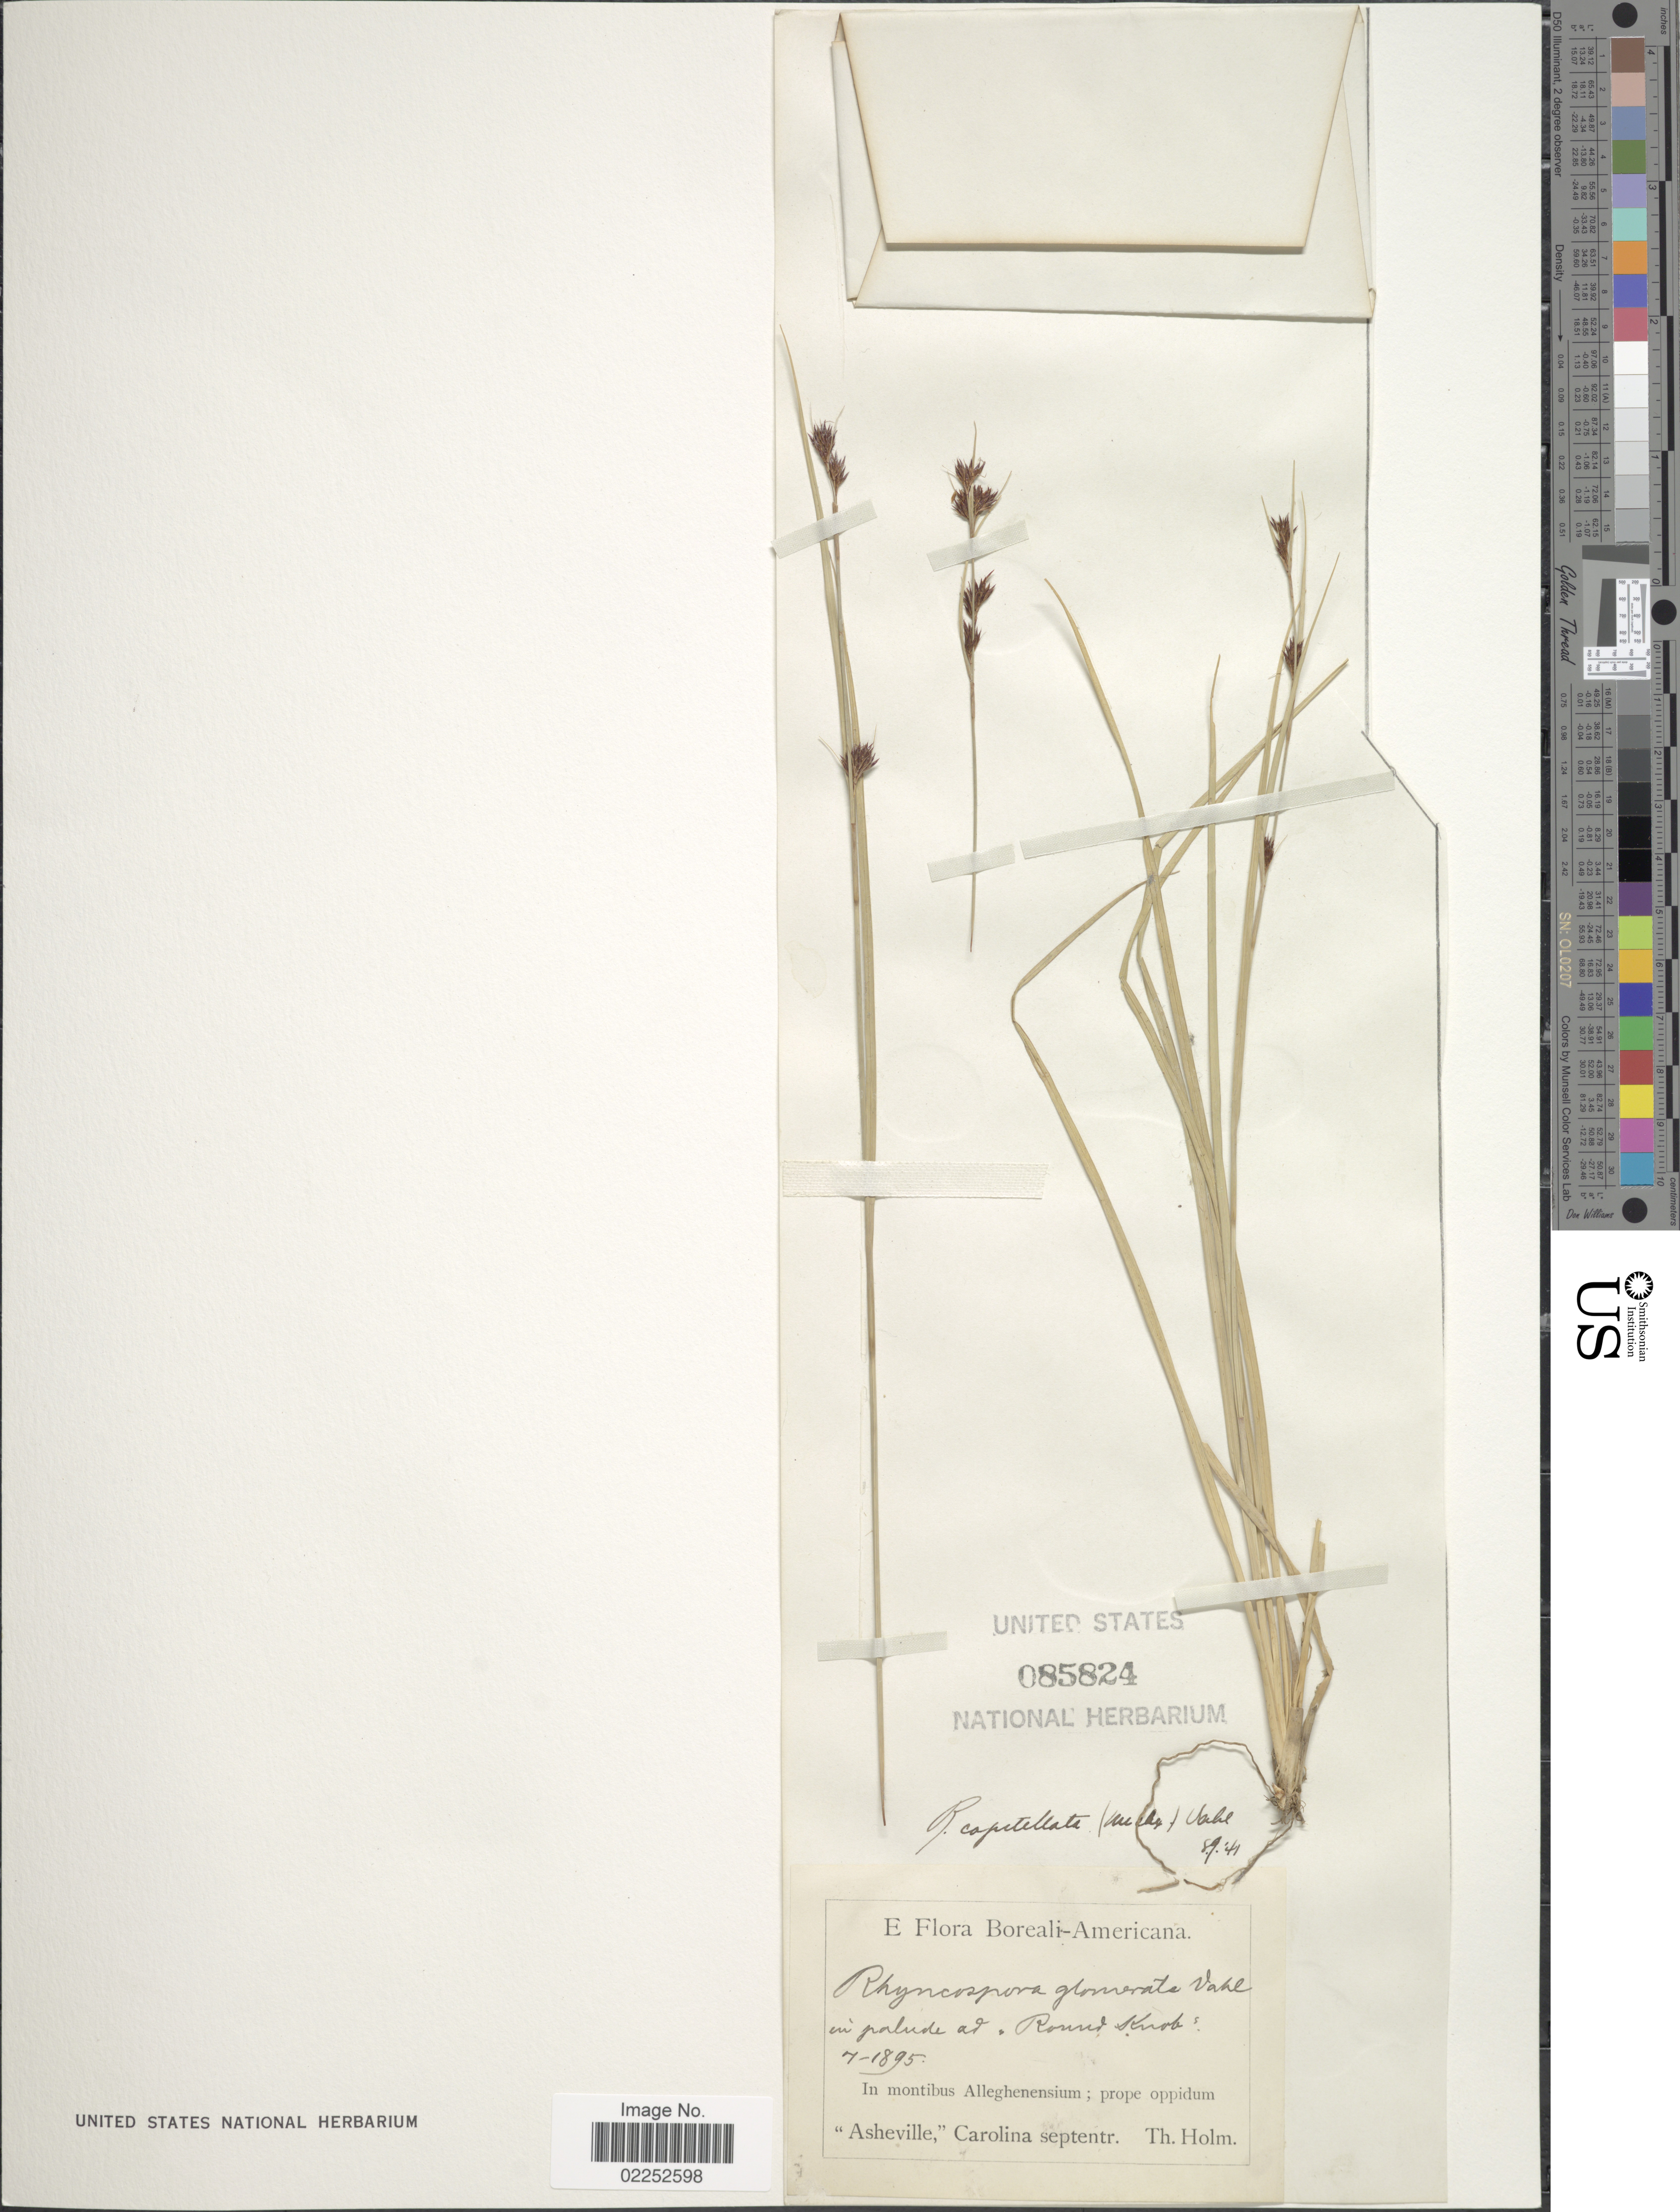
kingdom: Plantae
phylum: Tracheophyta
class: Liliopsida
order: Poales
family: Cyperaceae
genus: Rhynchospora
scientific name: Rhynchospora capitellata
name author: (Michx.) Vahl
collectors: T. Holm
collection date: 1895-07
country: United States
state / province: North Carolina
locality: Boreali-Americana, in palude ad ,,Round Knob', In montibus Alleghenensium; prope oppidum, Asheville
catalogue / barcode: US 85824